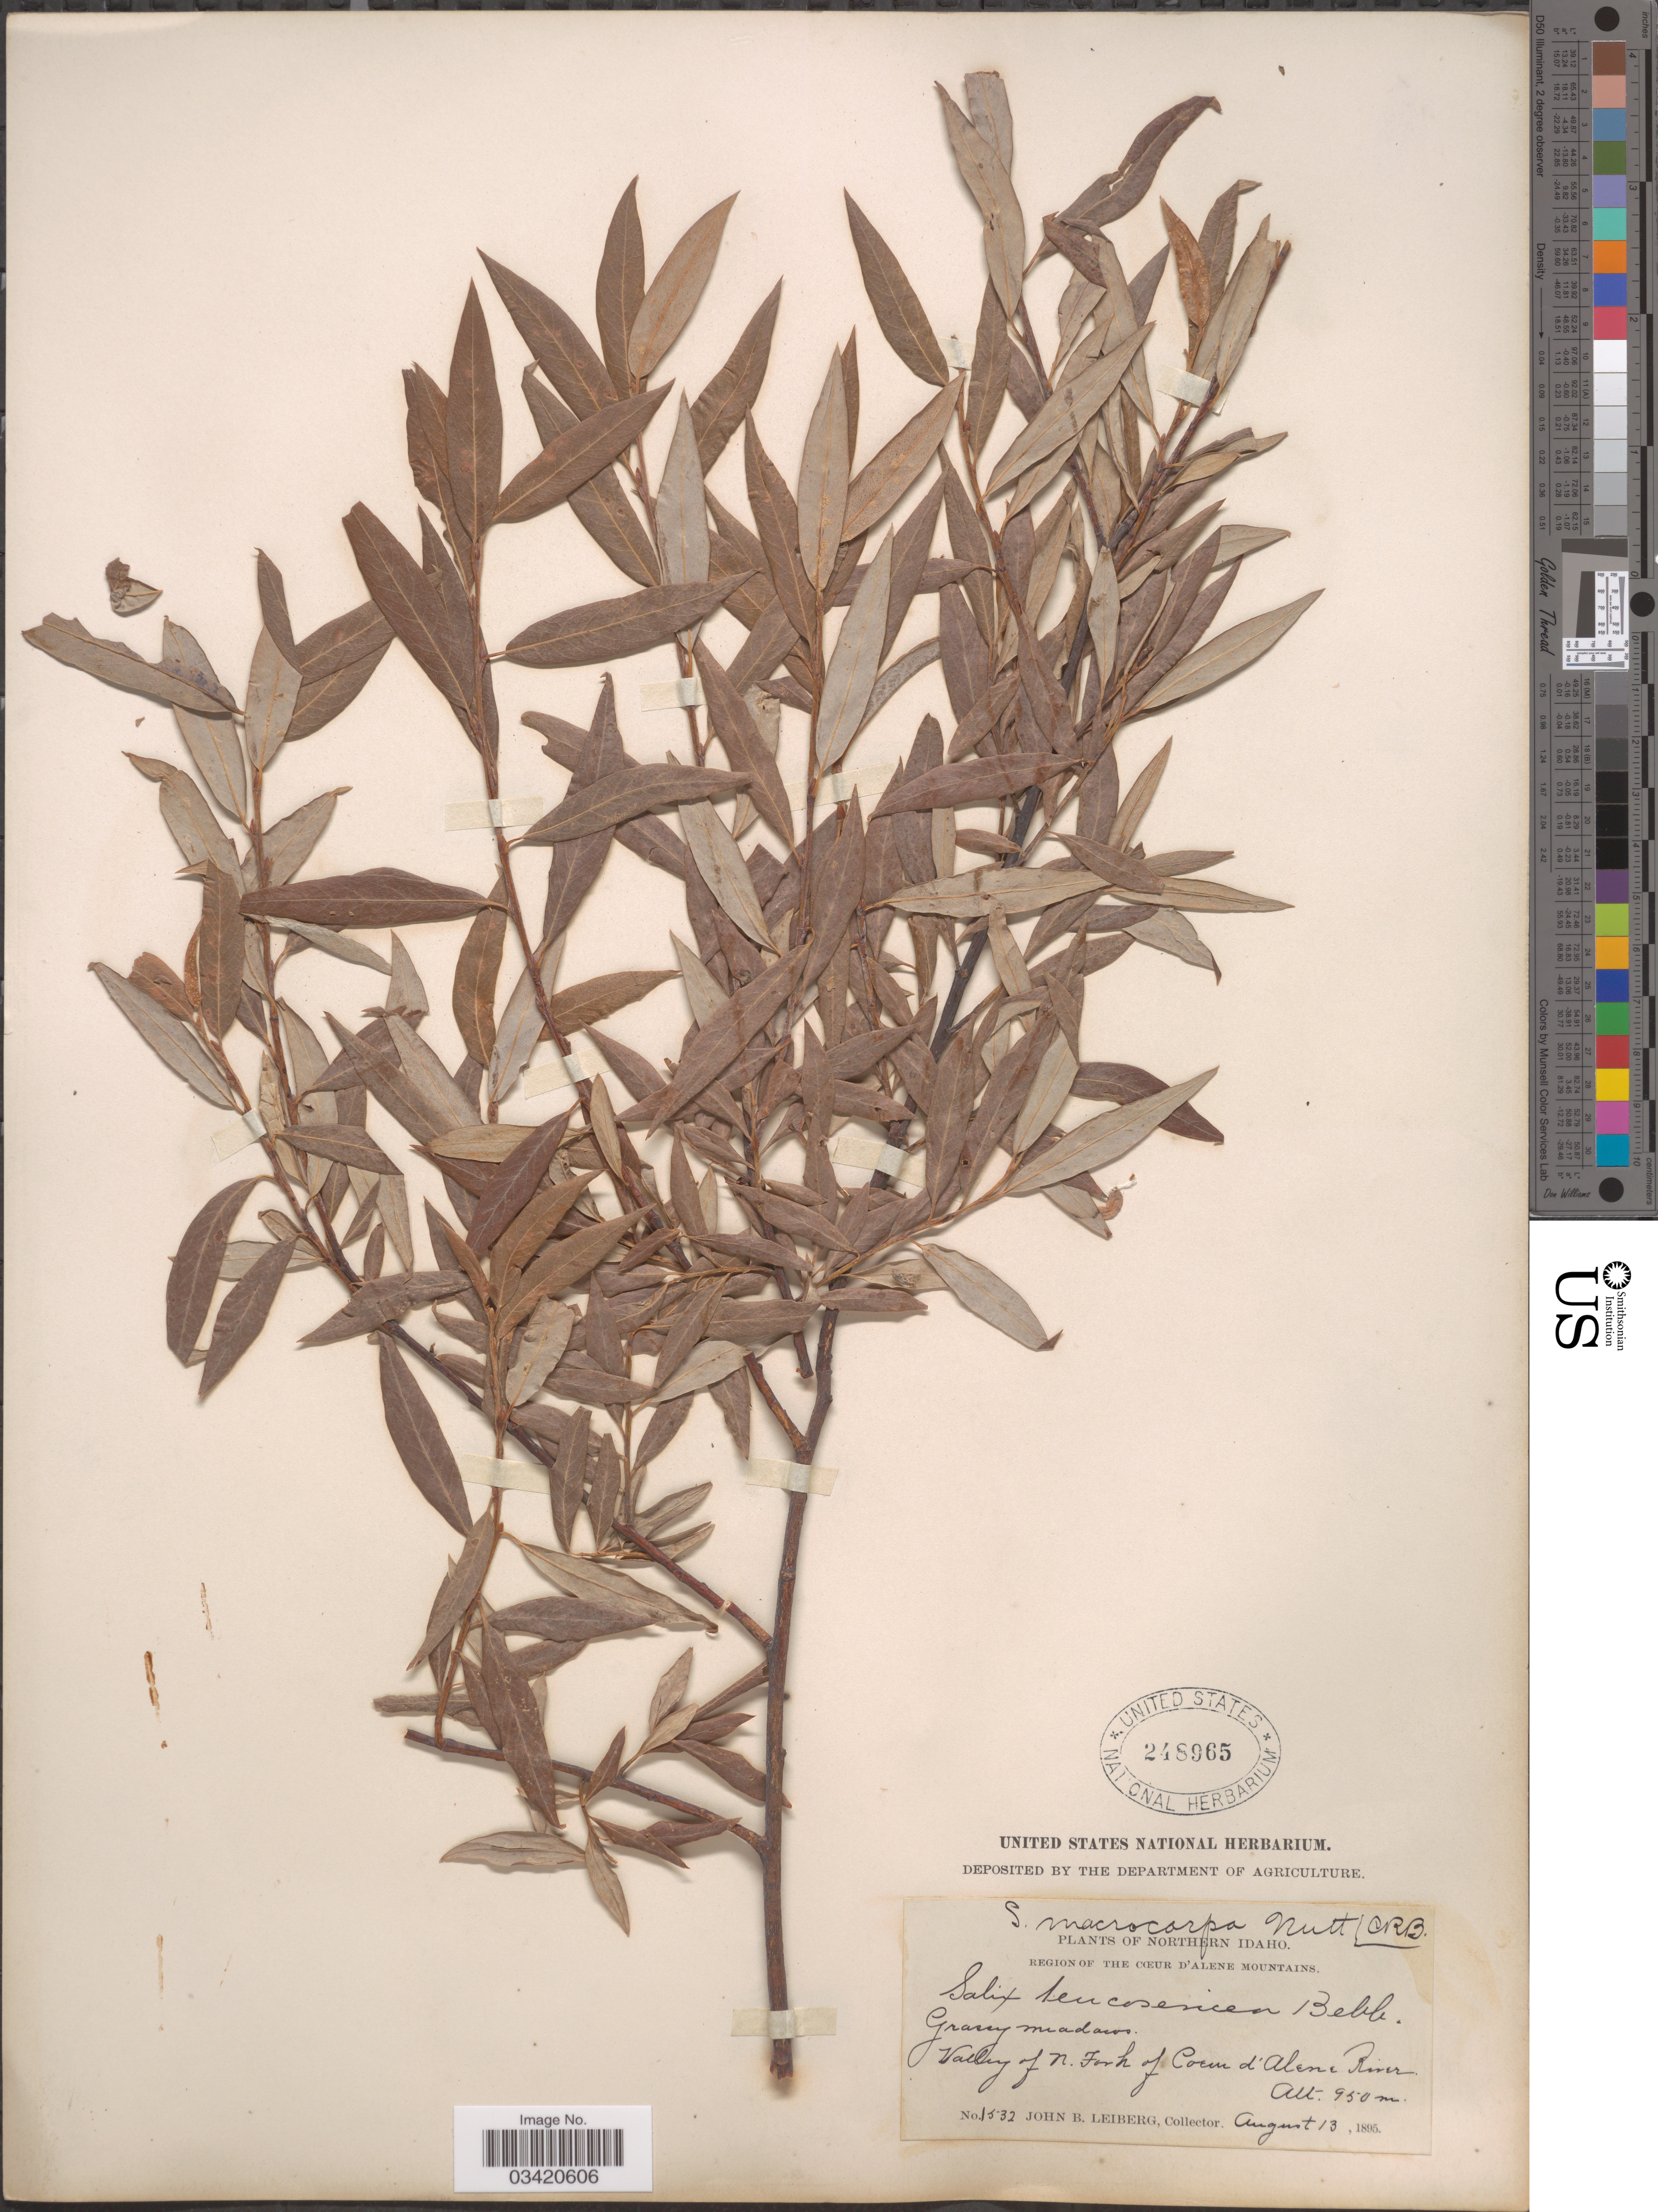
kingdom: Plantae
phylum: Tracheophyta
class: Magnoliopsida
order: Malpighiales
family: Salicaceae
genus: Salix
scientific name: Salix geyeriana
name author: Andersson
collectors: J. B. Leiberg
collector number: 1532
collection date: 1895-08-13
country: United States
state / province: Idaho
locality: Northern Idaho. Region of the Cœur d'Alene Mountains. Valley of N. Fork of Coeur d'Alene River.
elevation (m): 950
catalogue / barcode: US 248965